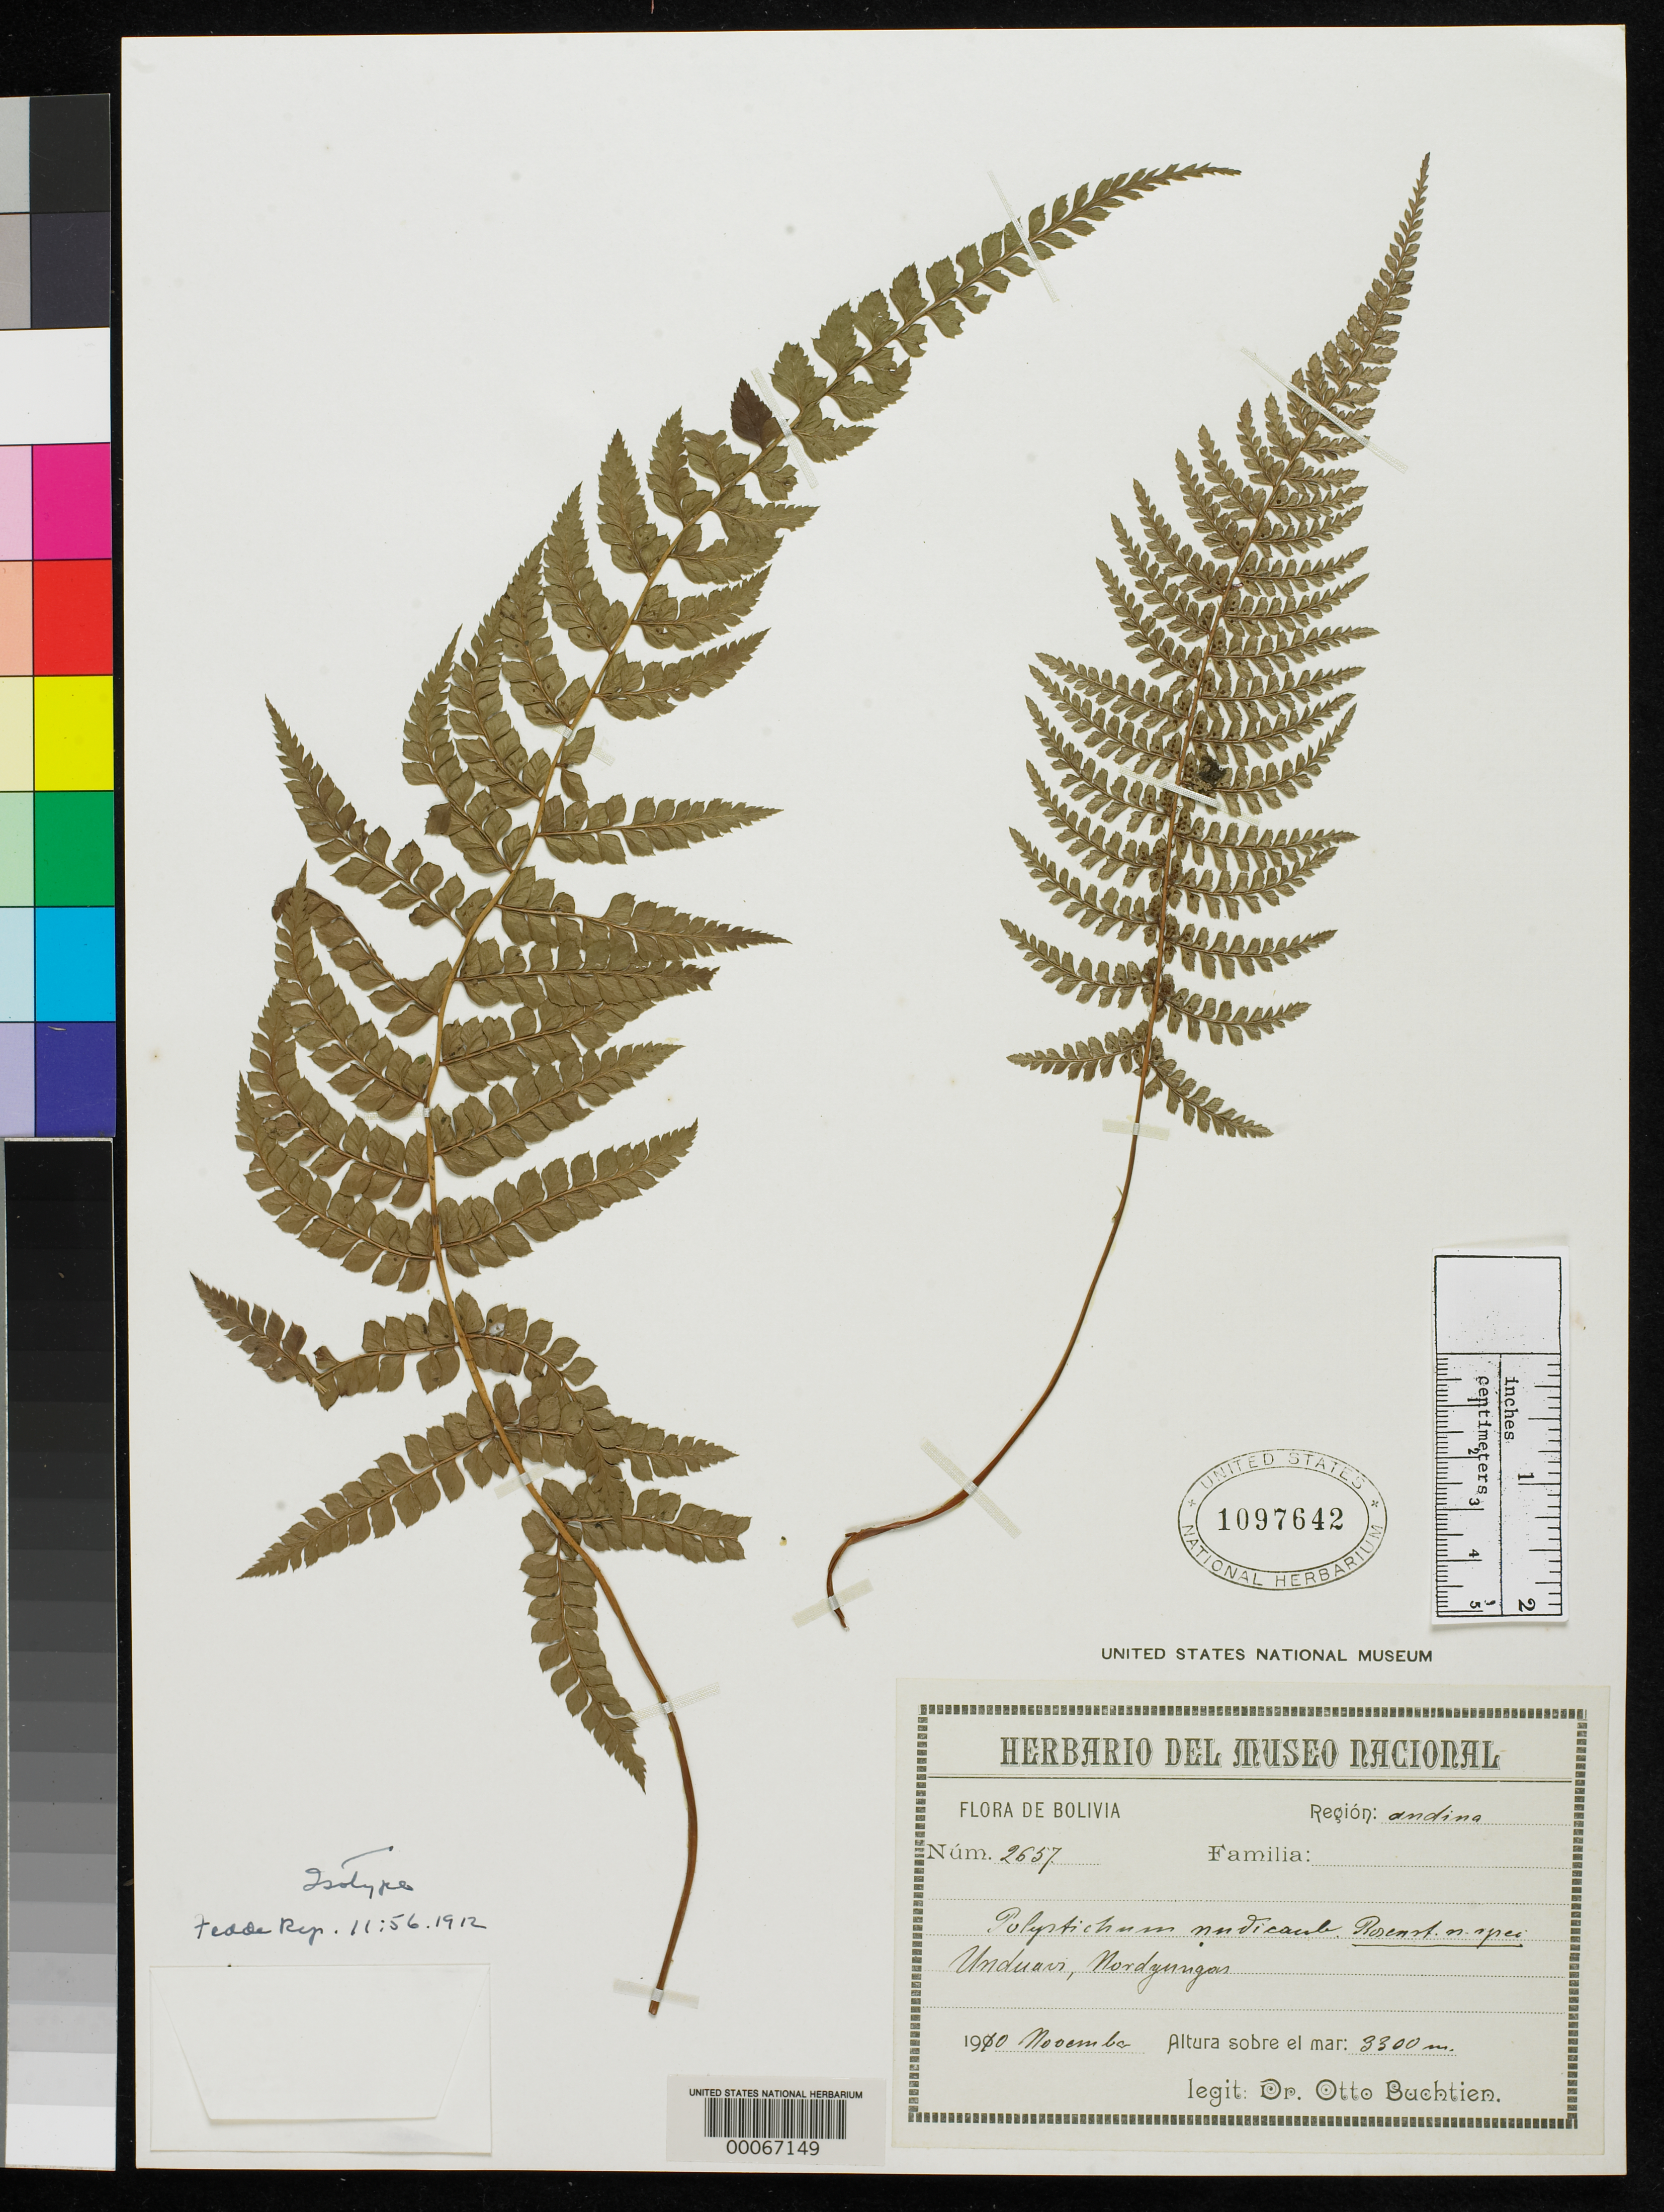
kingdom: Plantae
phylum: Tracheophyta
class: Polypodiopsida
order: Polypodiales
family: Dryopteridaceae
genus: Polystichum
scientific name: Polystichum nudicale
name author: Rosenst.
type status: Isosyntype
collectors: O. Buchtien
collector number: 2657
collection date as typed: Nov 1910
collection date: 1910-11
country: Bolivia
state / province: La Paz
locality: Yungas, Unduavi.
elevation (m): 3400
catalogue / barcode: US 1097642